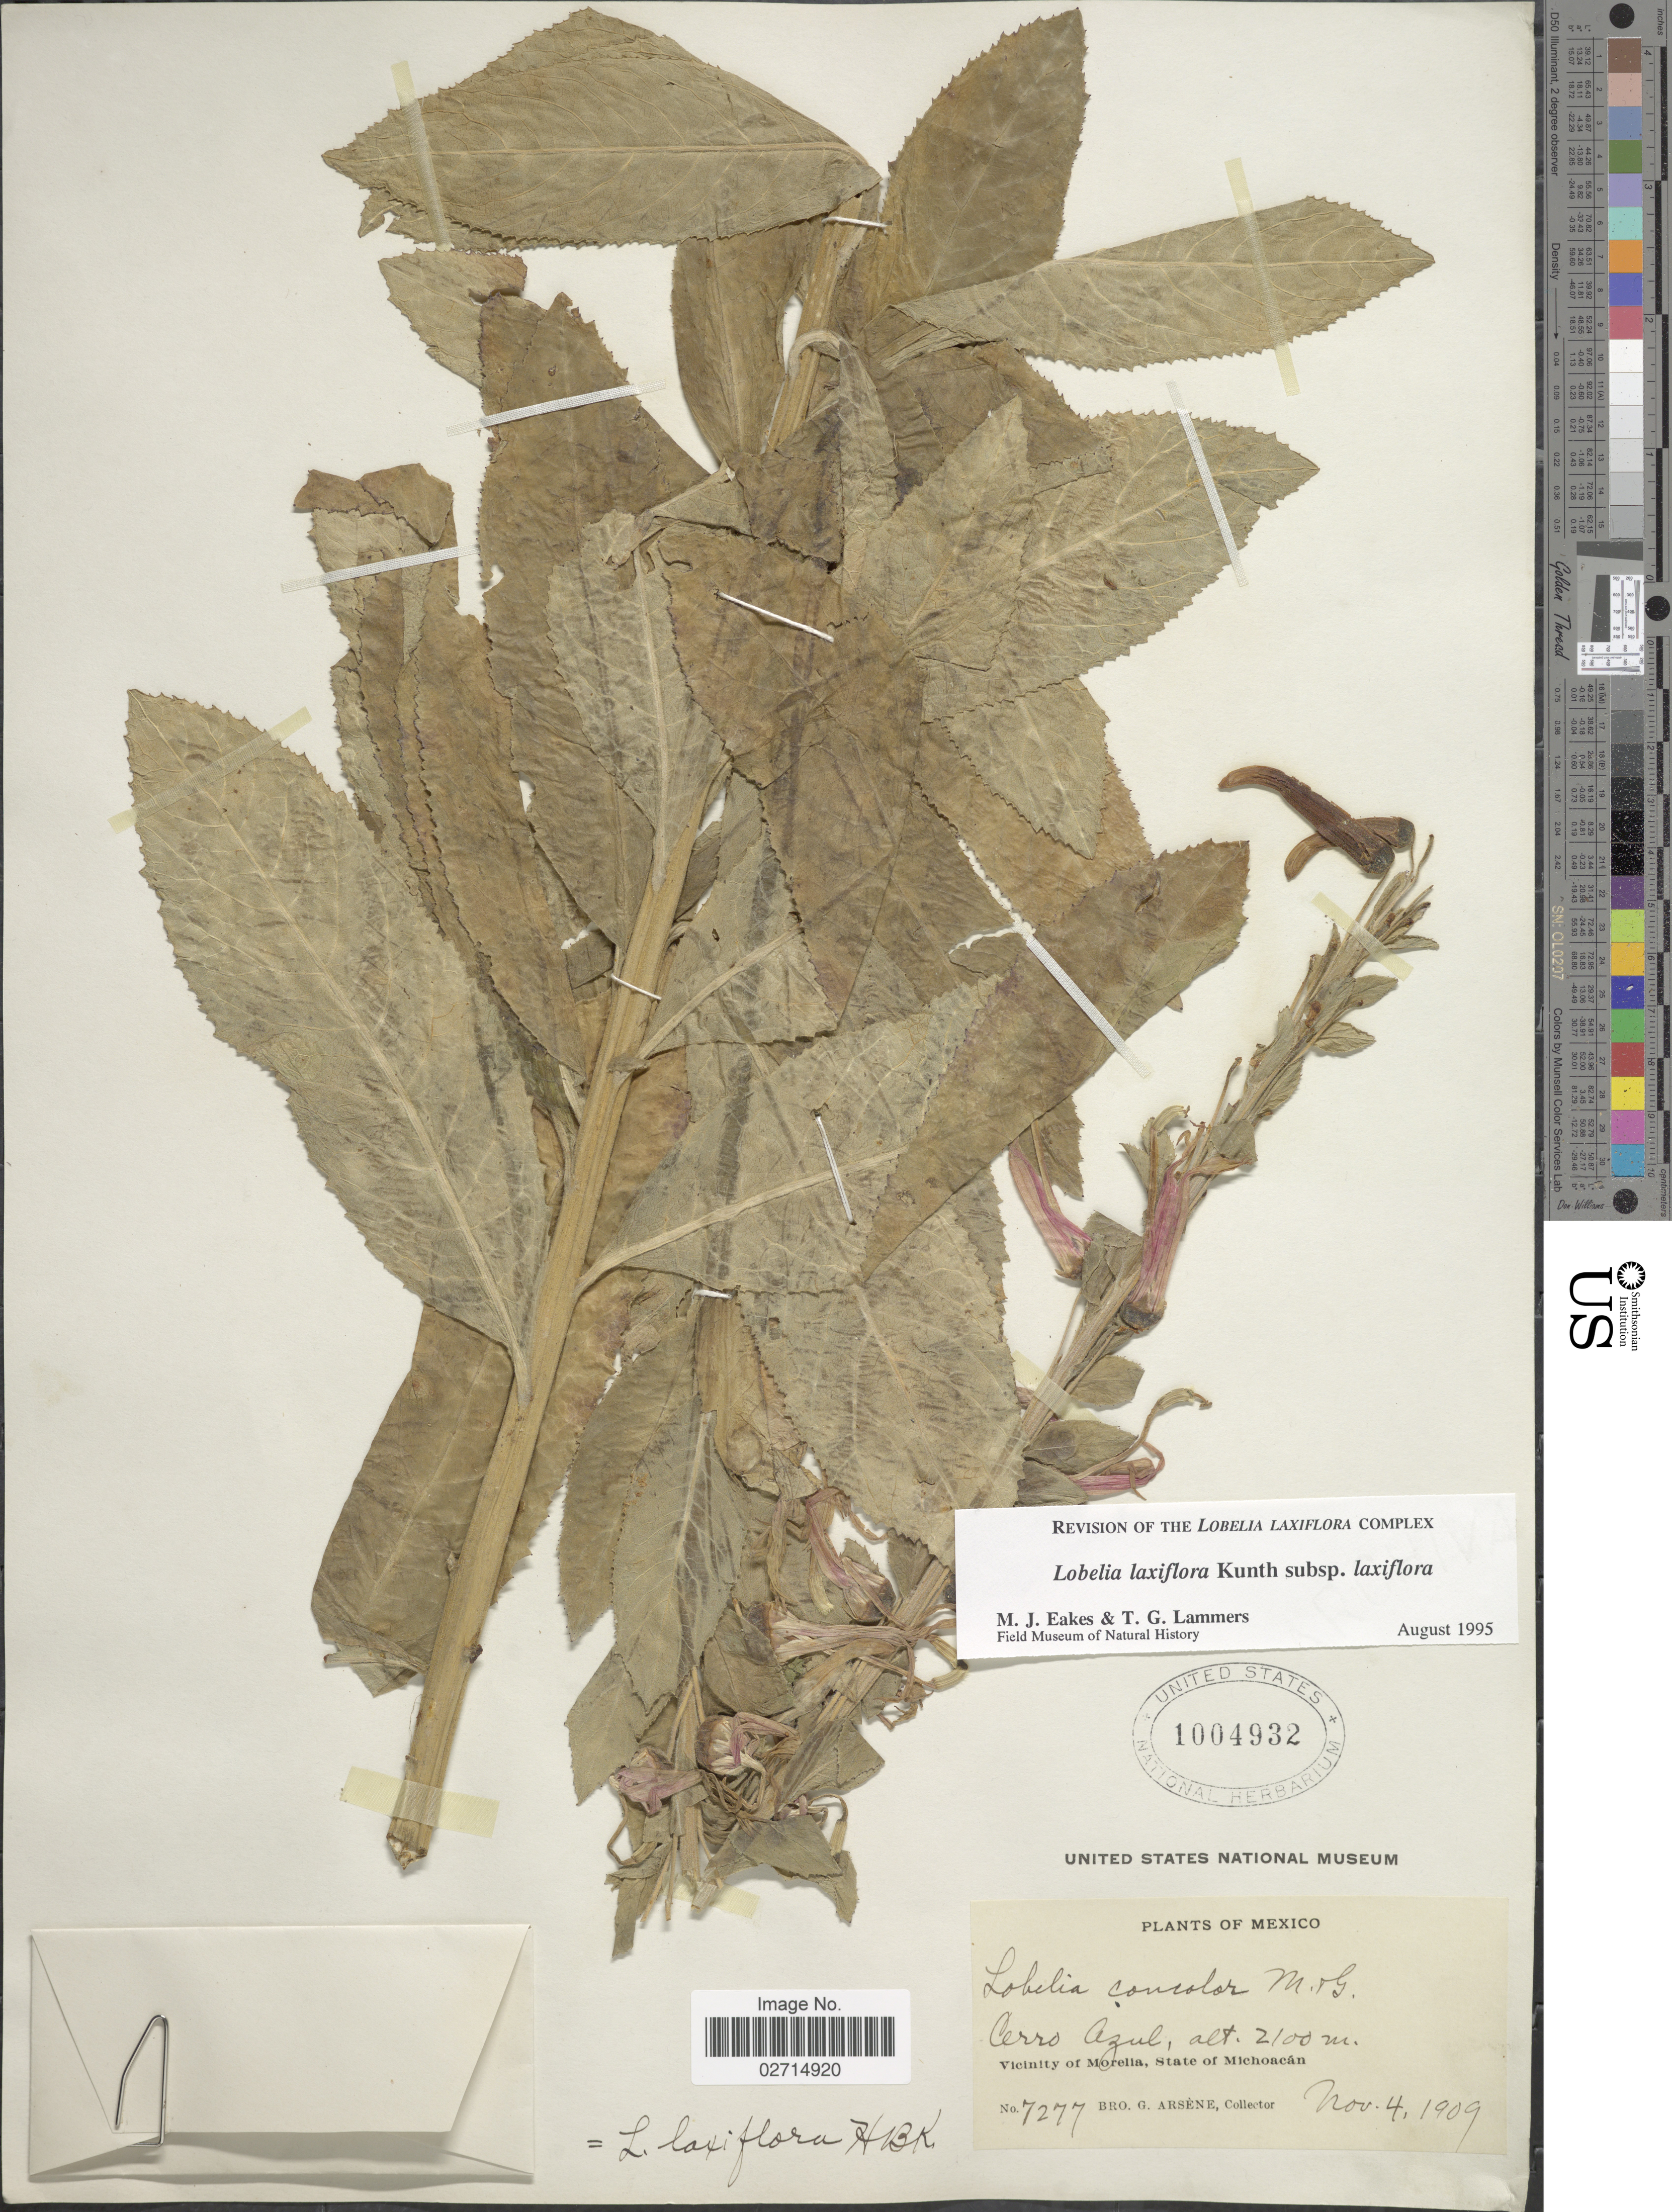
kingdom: Plantae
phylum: Tracheophyta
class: Magnoliopsida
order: Asterales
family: Campanulaceae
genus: Lobelia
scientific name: Lobelia laxiflora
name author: Kunth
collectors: Bro. G. Arsène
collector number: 7277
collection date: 1909-11-04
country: Mexico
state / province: Michoacán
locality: Cerro Azul, Vicinity of Morelia, State of Michoacan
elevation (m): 2100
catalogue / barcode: US 1004932